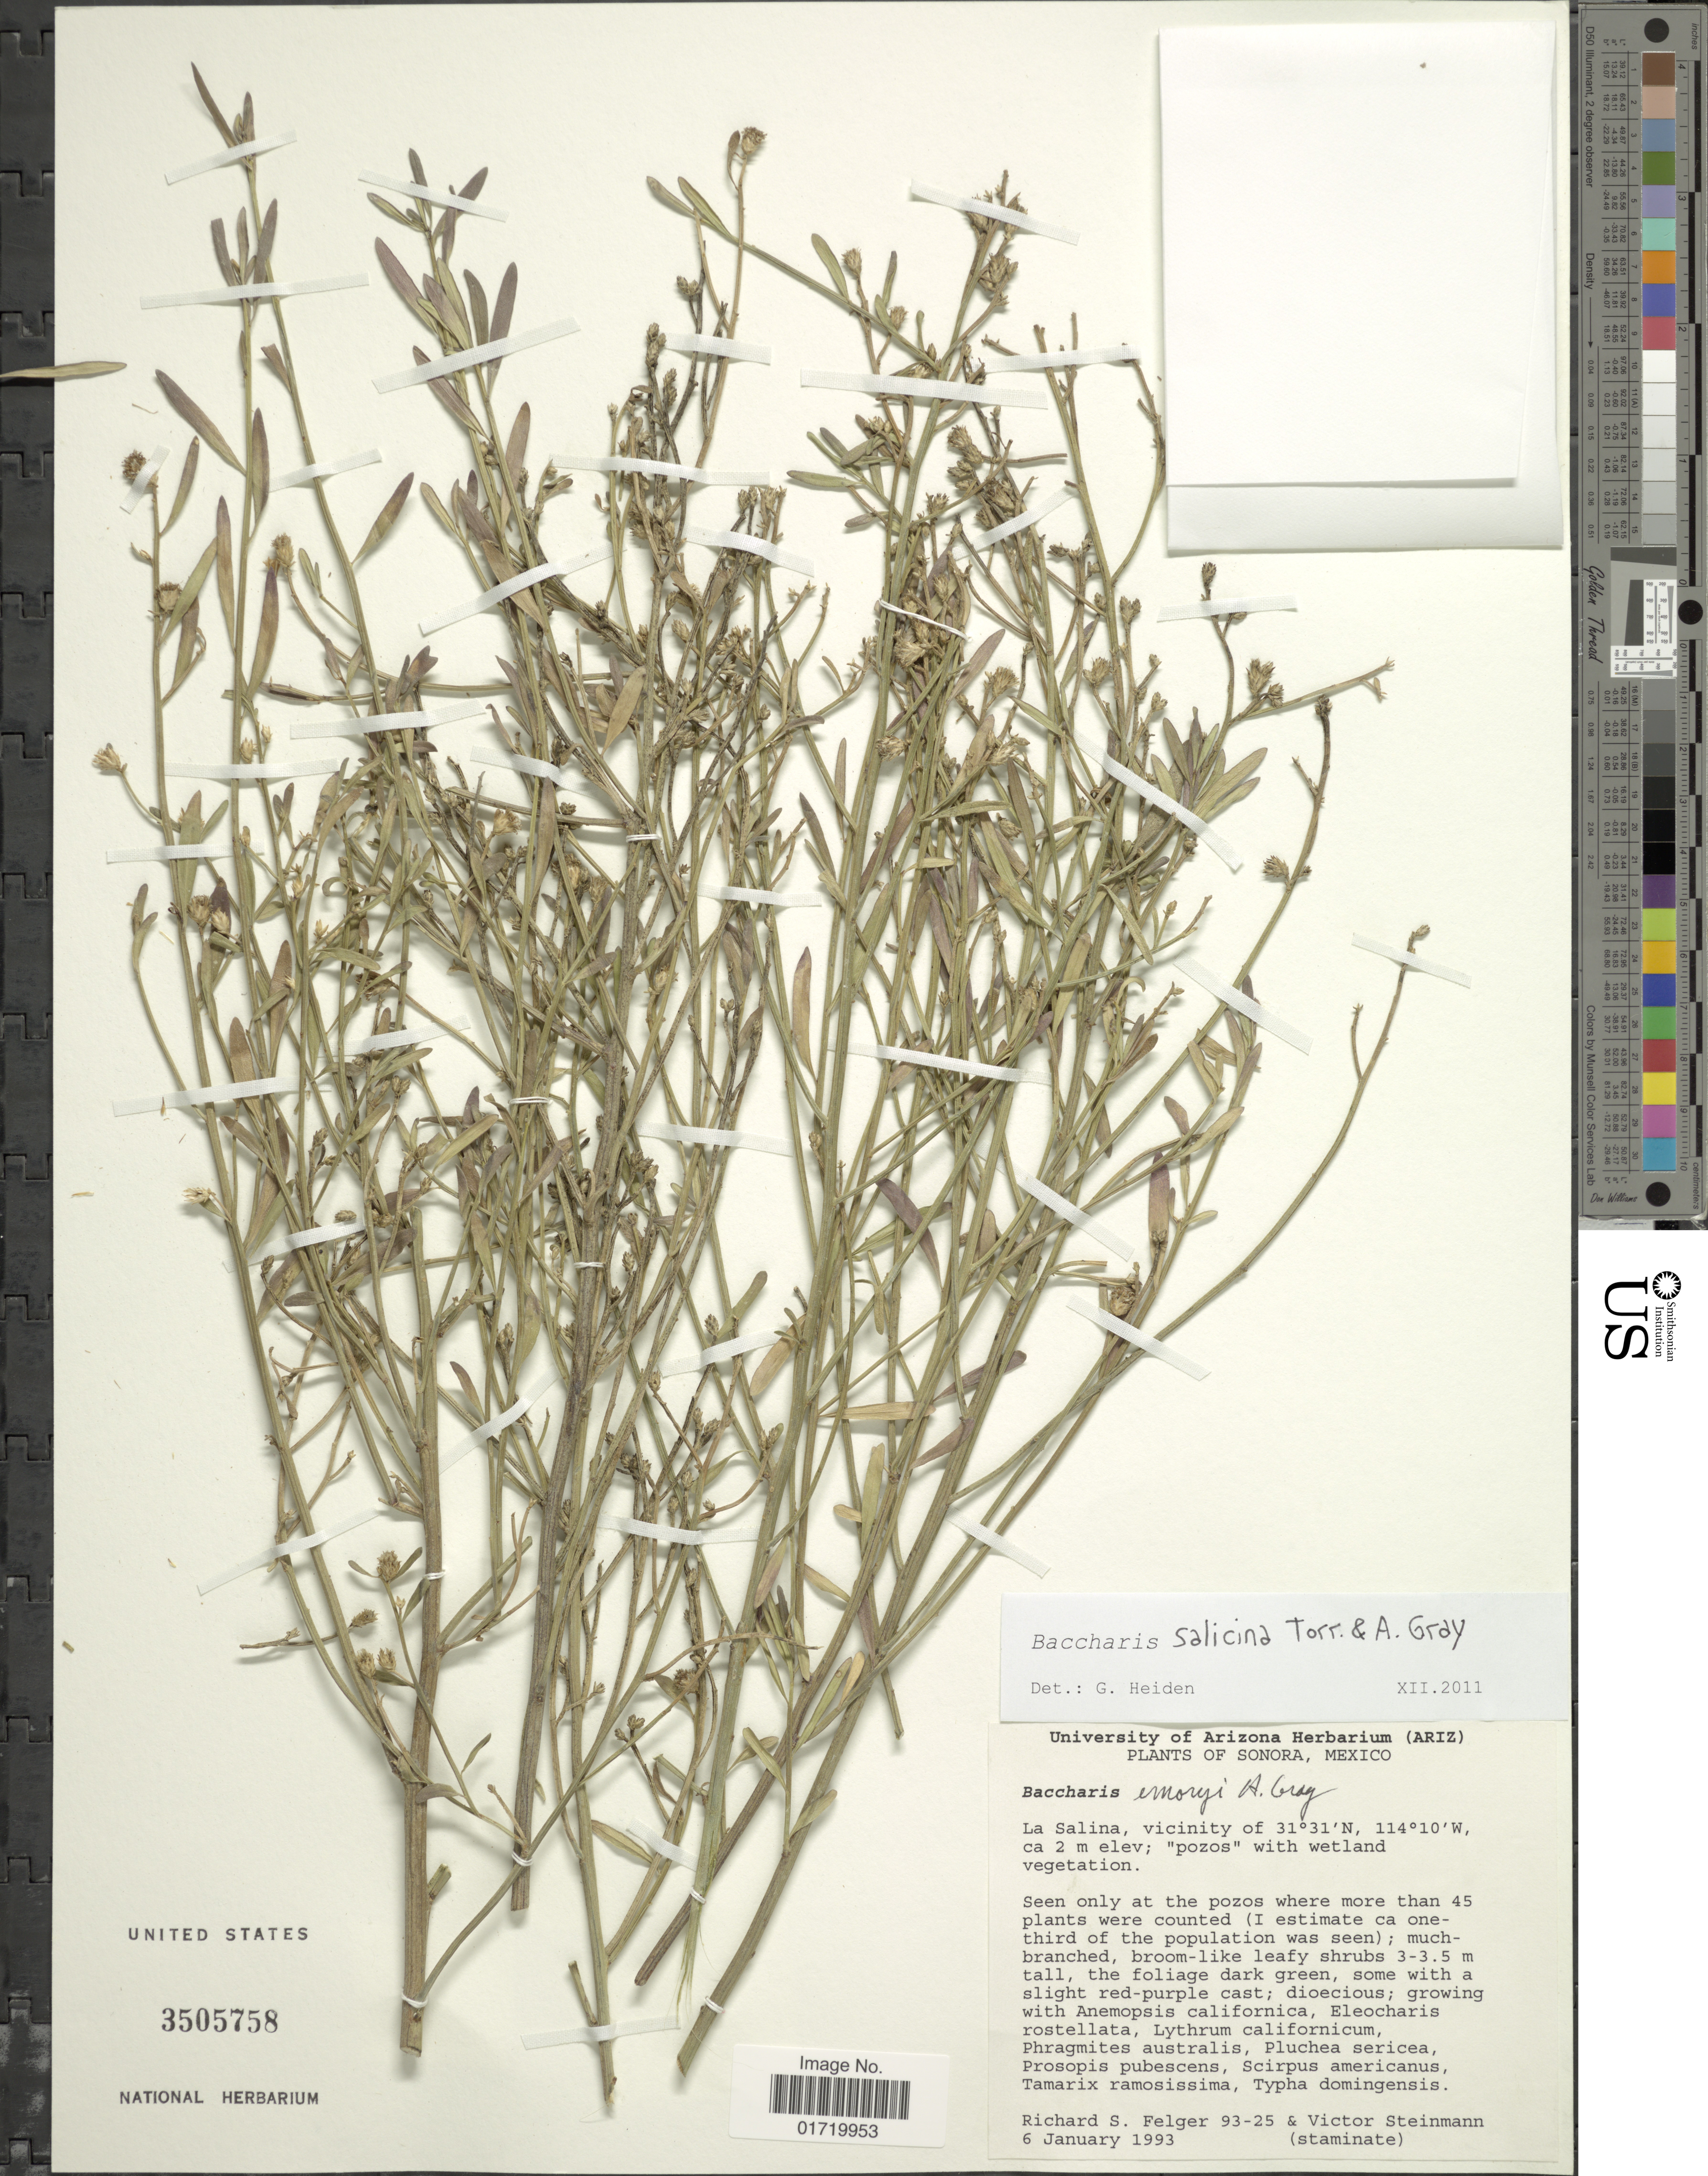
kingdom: Plantae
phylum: Tracheophyta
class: Magnoliopsida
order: Asterales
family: Asteraceae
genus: Baccharis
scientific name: Baccharis salicina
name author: Torr. & A. Gray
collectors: R. S. Felger & V. W. Steinmann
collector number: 93-25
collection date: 1993-01-06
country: Mexico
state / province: Sonora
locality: La Salina, Vicinity of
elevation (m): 2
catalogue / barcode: US 3505758